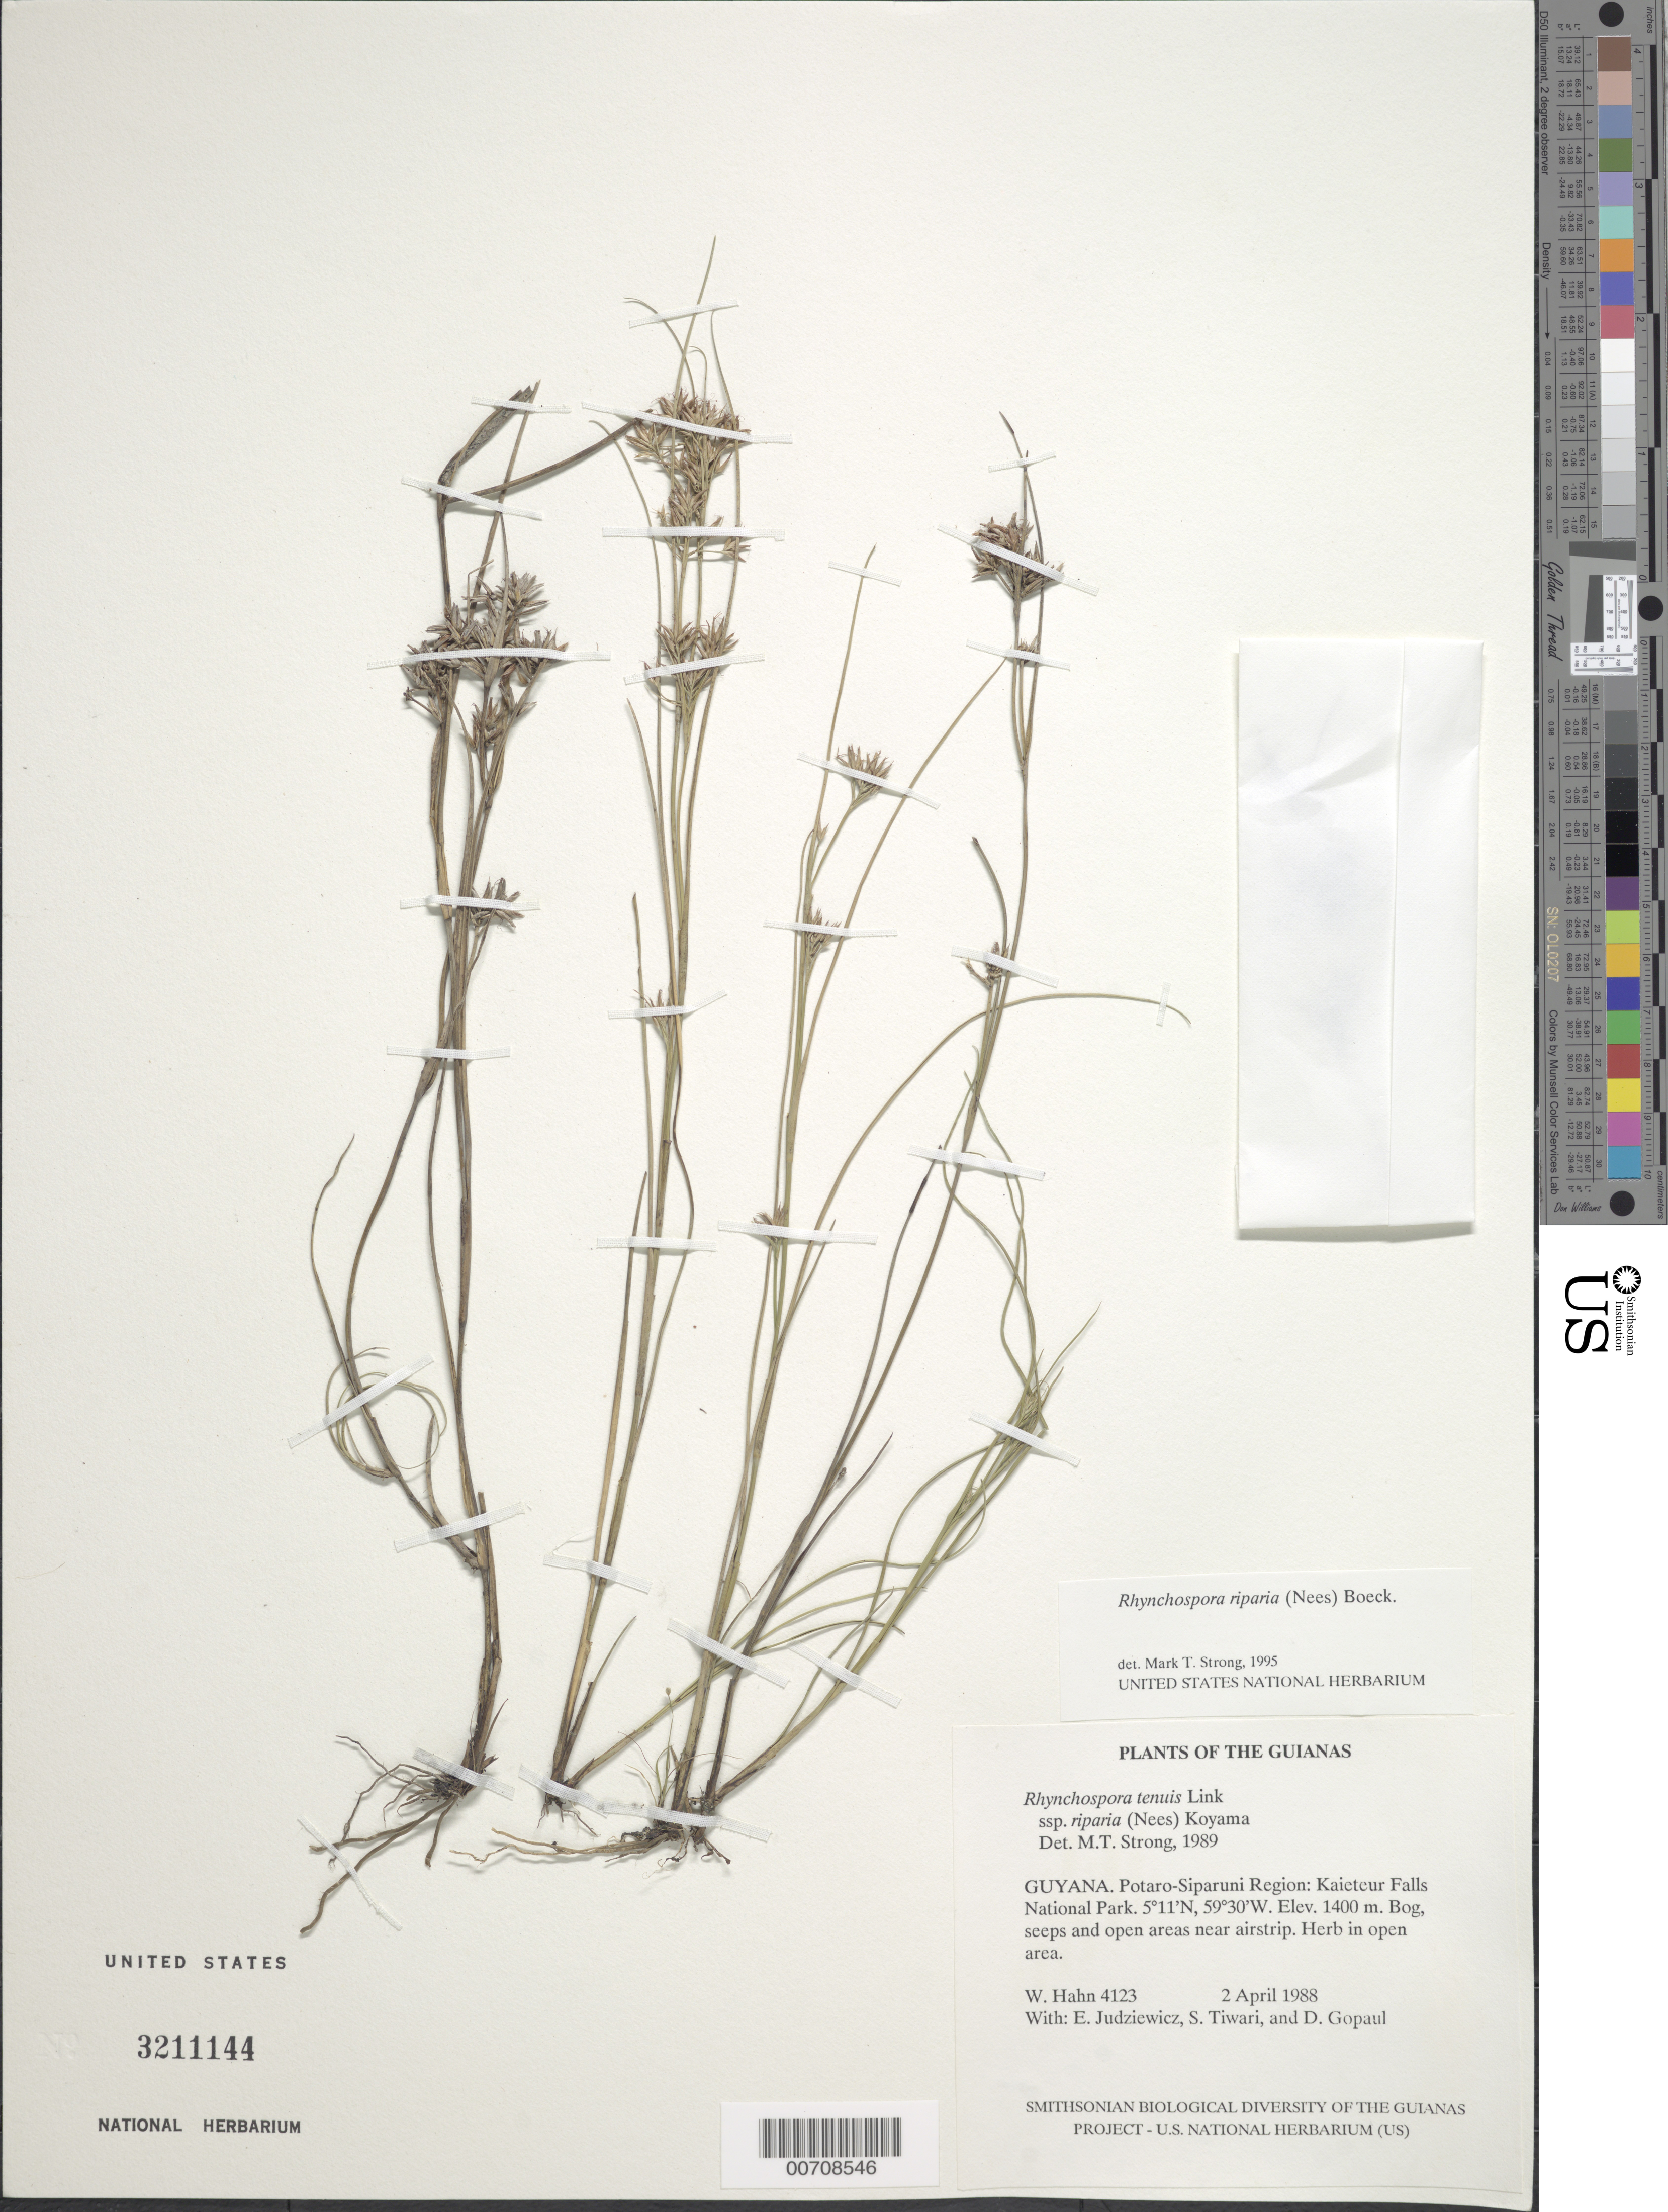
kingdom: Plantae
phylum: Tracheophyta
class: Liliopsida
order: Poales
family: Cyperaceae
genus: Rhynchospora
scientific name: Rhynchospora riparia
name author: (Nees) Boeckeler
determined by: Strong, M. T., (US), Smithsonian Institution - National Museum of Natural History (UNITED STATES)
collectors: W. Hahn, E. J. Judziewicz, S. Tiwari & D. Gopaul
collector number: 4123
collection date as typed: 2 April 1988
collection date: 1988-04-02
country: Guyana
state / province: Potaro-Siparuni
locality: Kaieteur Falls National Park. Near airstrip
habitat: Bog, seeps and open areas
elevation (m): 500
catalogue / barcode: US 3211144